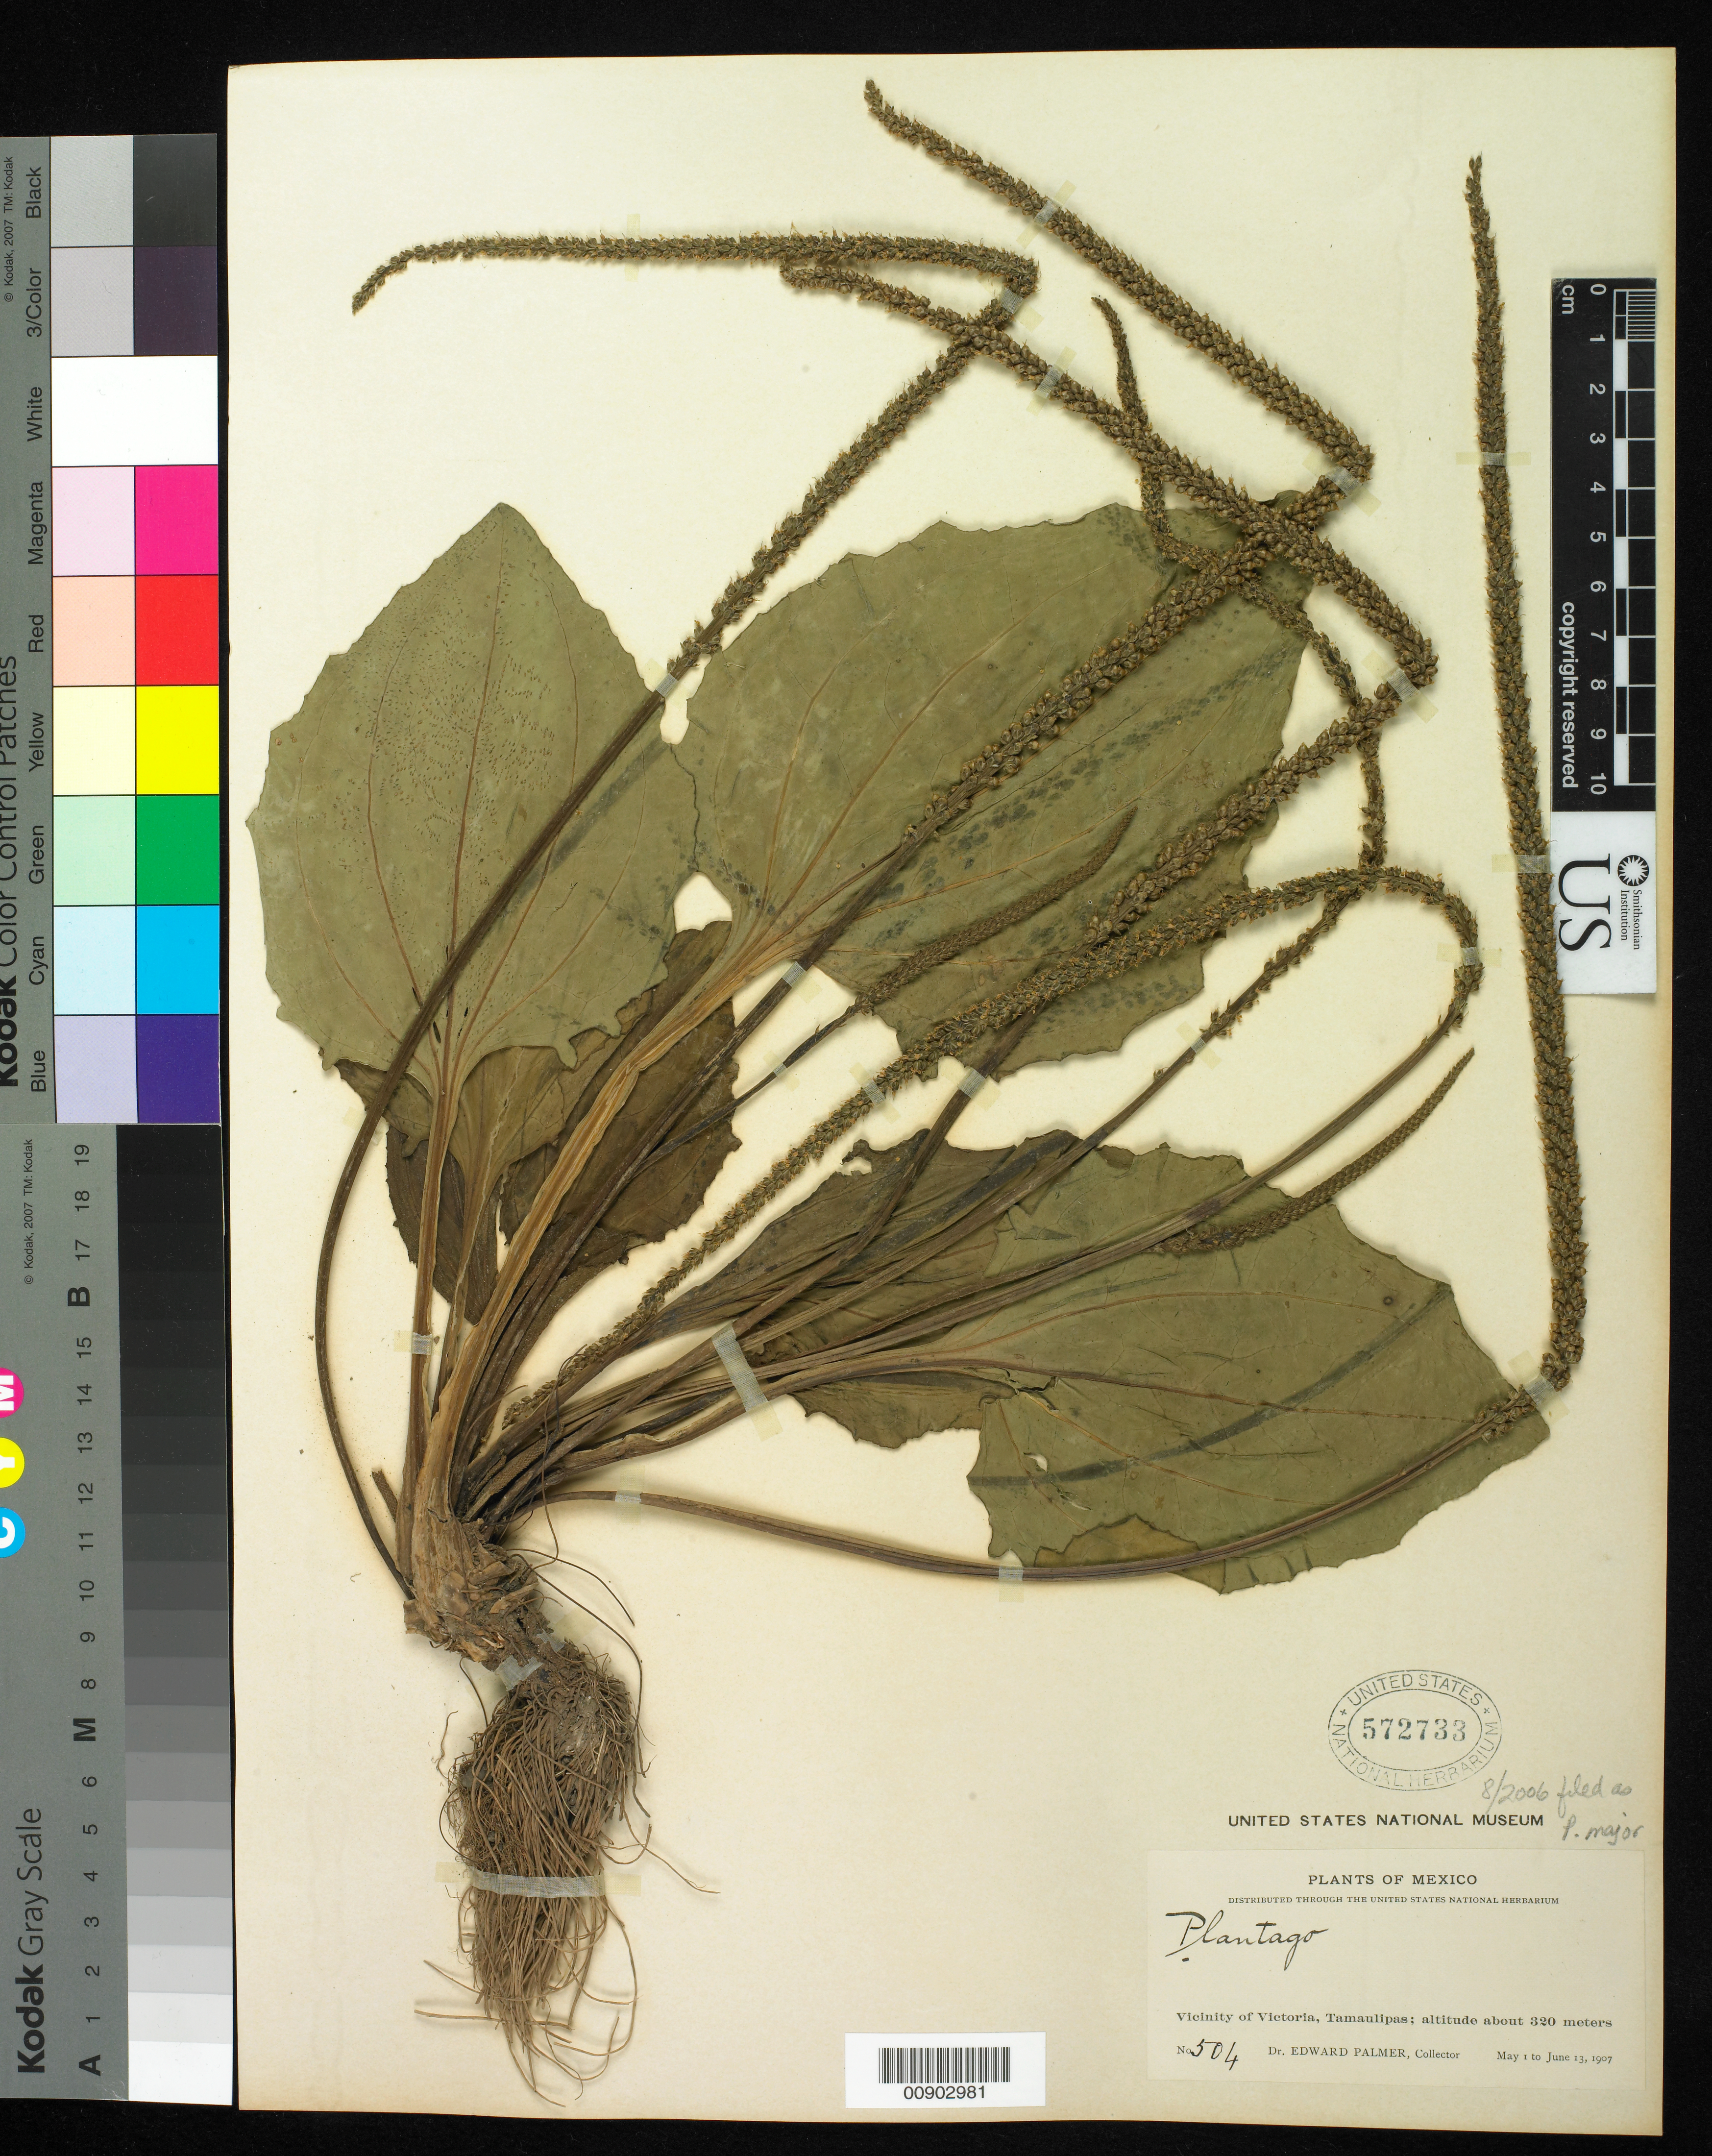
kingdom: Plantae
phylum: Tracheophyta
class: Magnoliopsida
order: Lamiales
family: Plantaginaceae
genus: Plantago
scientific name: Plantago major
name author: L.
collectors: E. Palmer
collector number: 504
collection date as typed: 01 May 1907 to 13 Jun 1907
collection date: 1907-05-01/1907-06-13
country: Mexico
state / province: Tamaulipas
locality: Vicinity of Victoria.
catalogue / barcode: US 572733